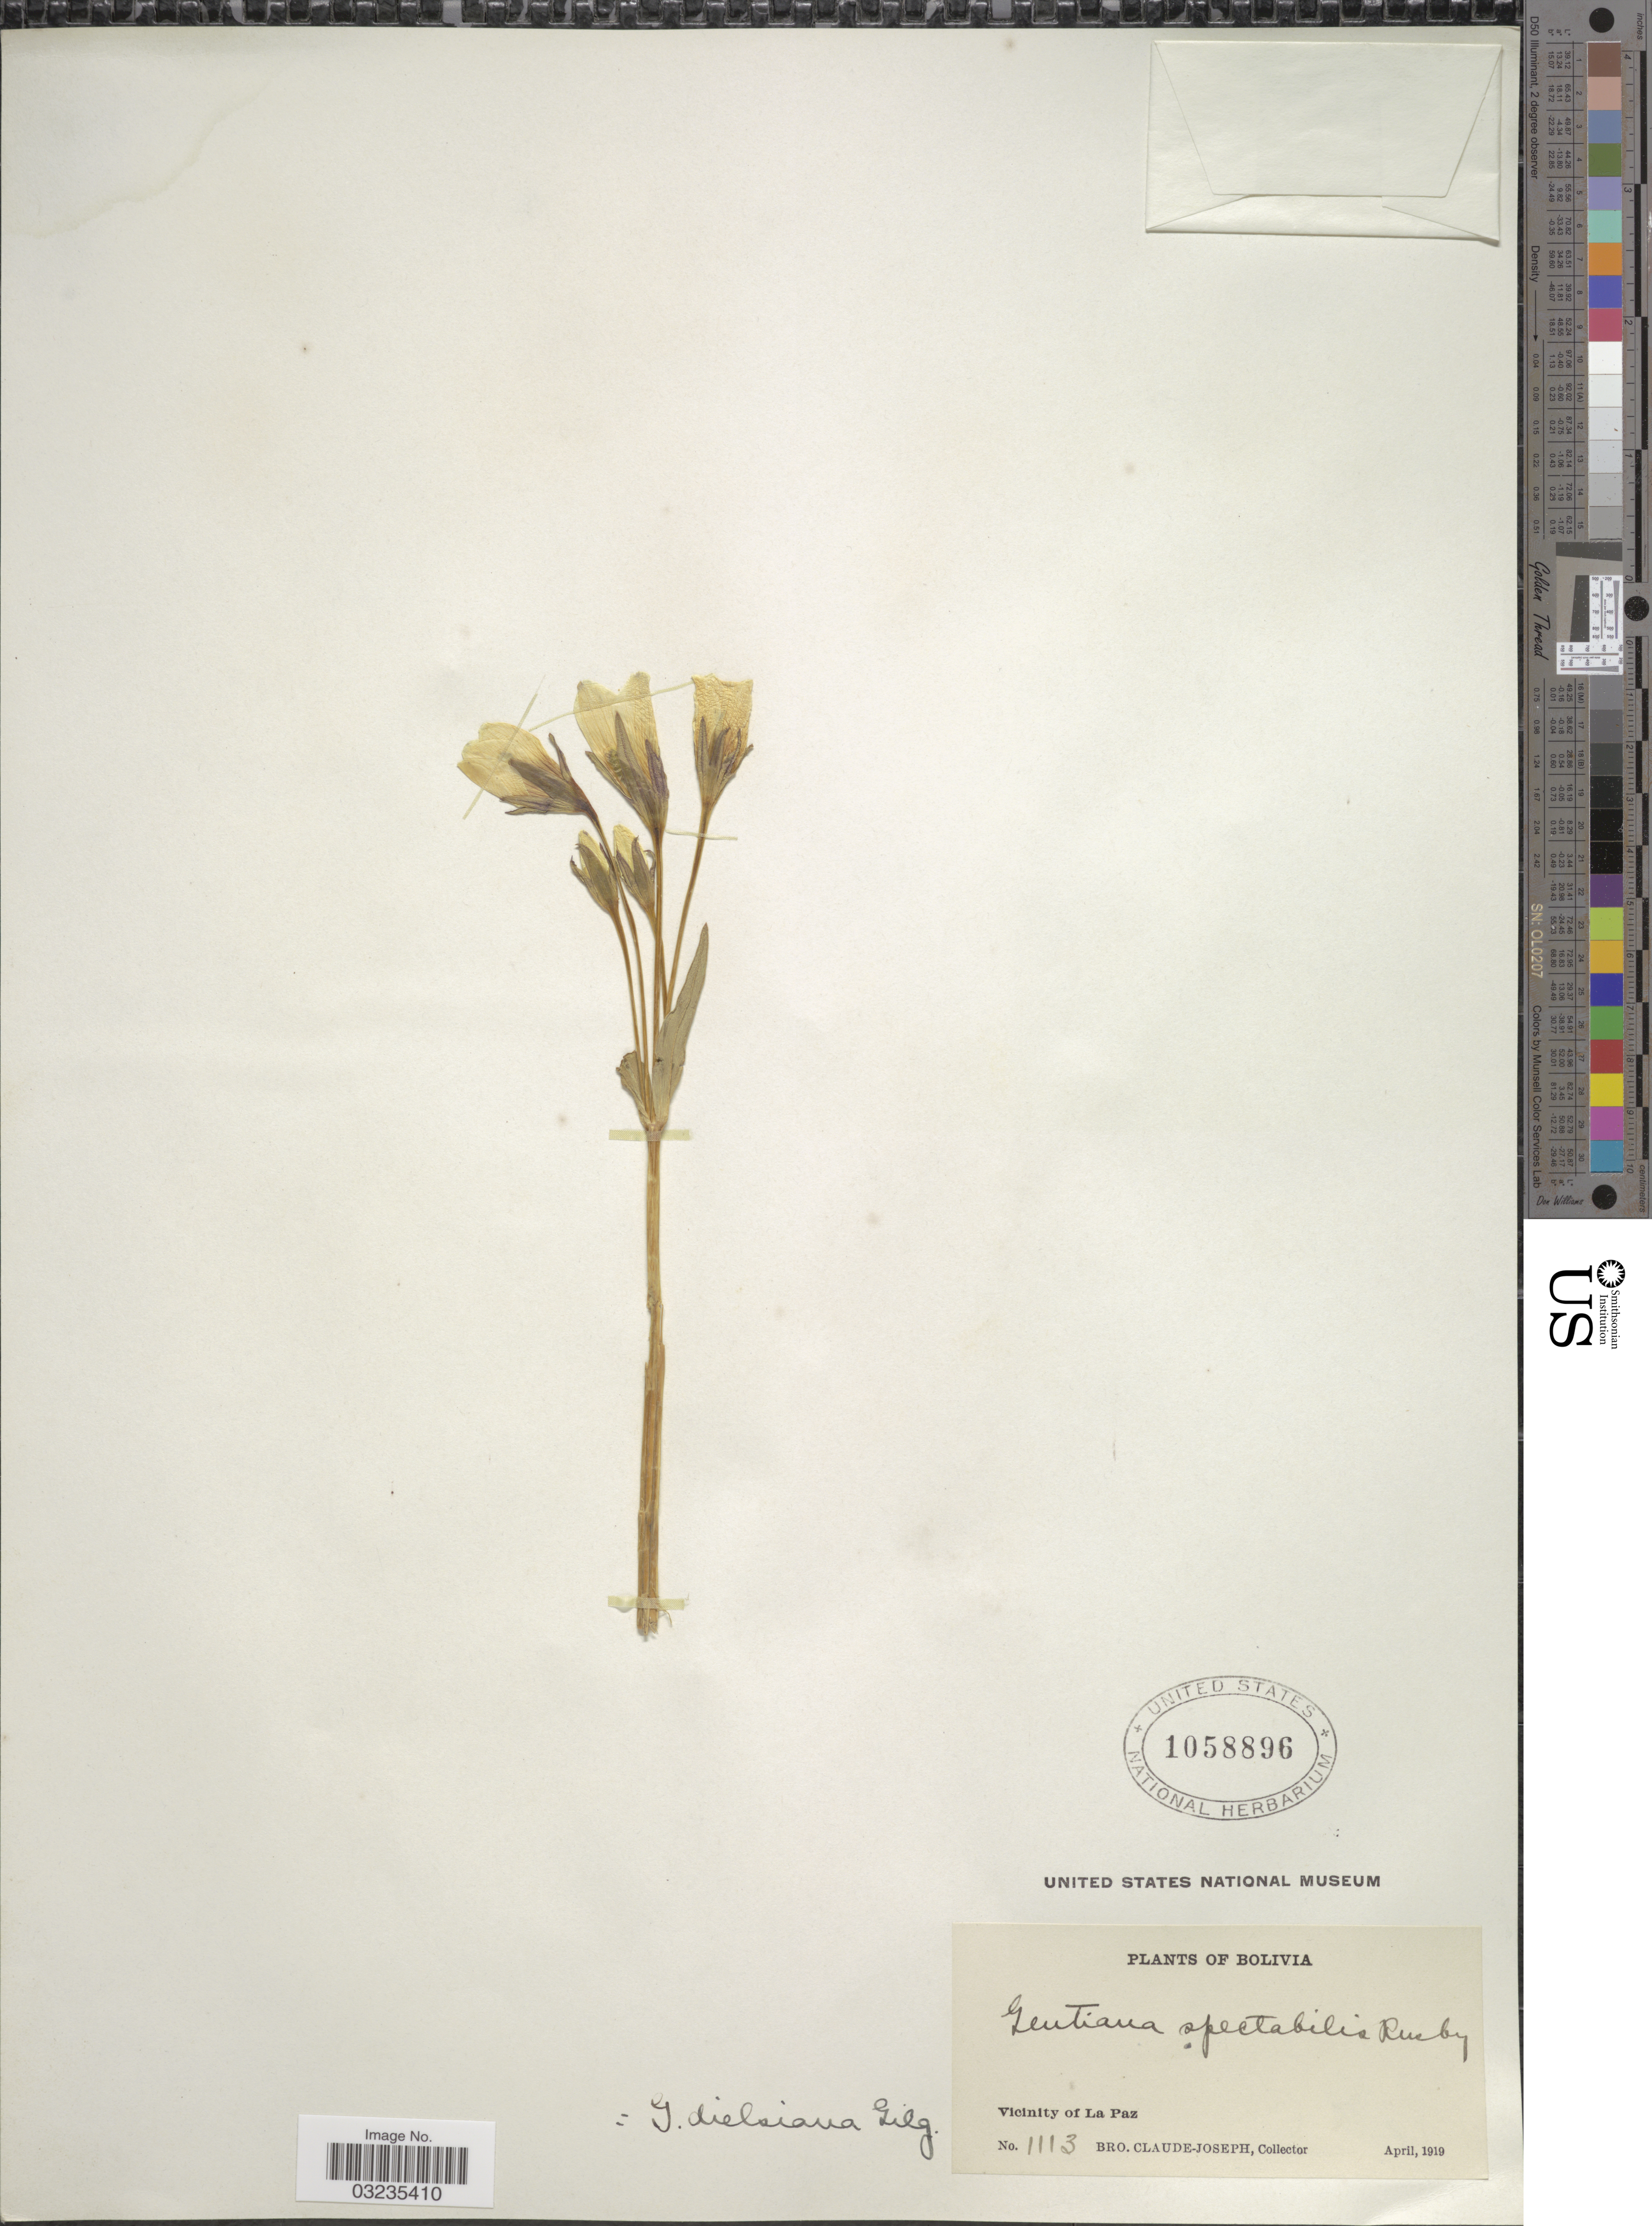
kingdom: Plantae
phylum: Tracheophyta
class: Magnoliopsida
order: Gentianales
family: Gentianaceae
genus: Gentiana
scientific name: Gentiana dielsiana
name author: Gilg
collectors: Bro. Claude-Joseph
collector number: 1113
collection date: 1919-04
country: Bolivia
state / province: La Paz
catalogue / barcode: US 1058896